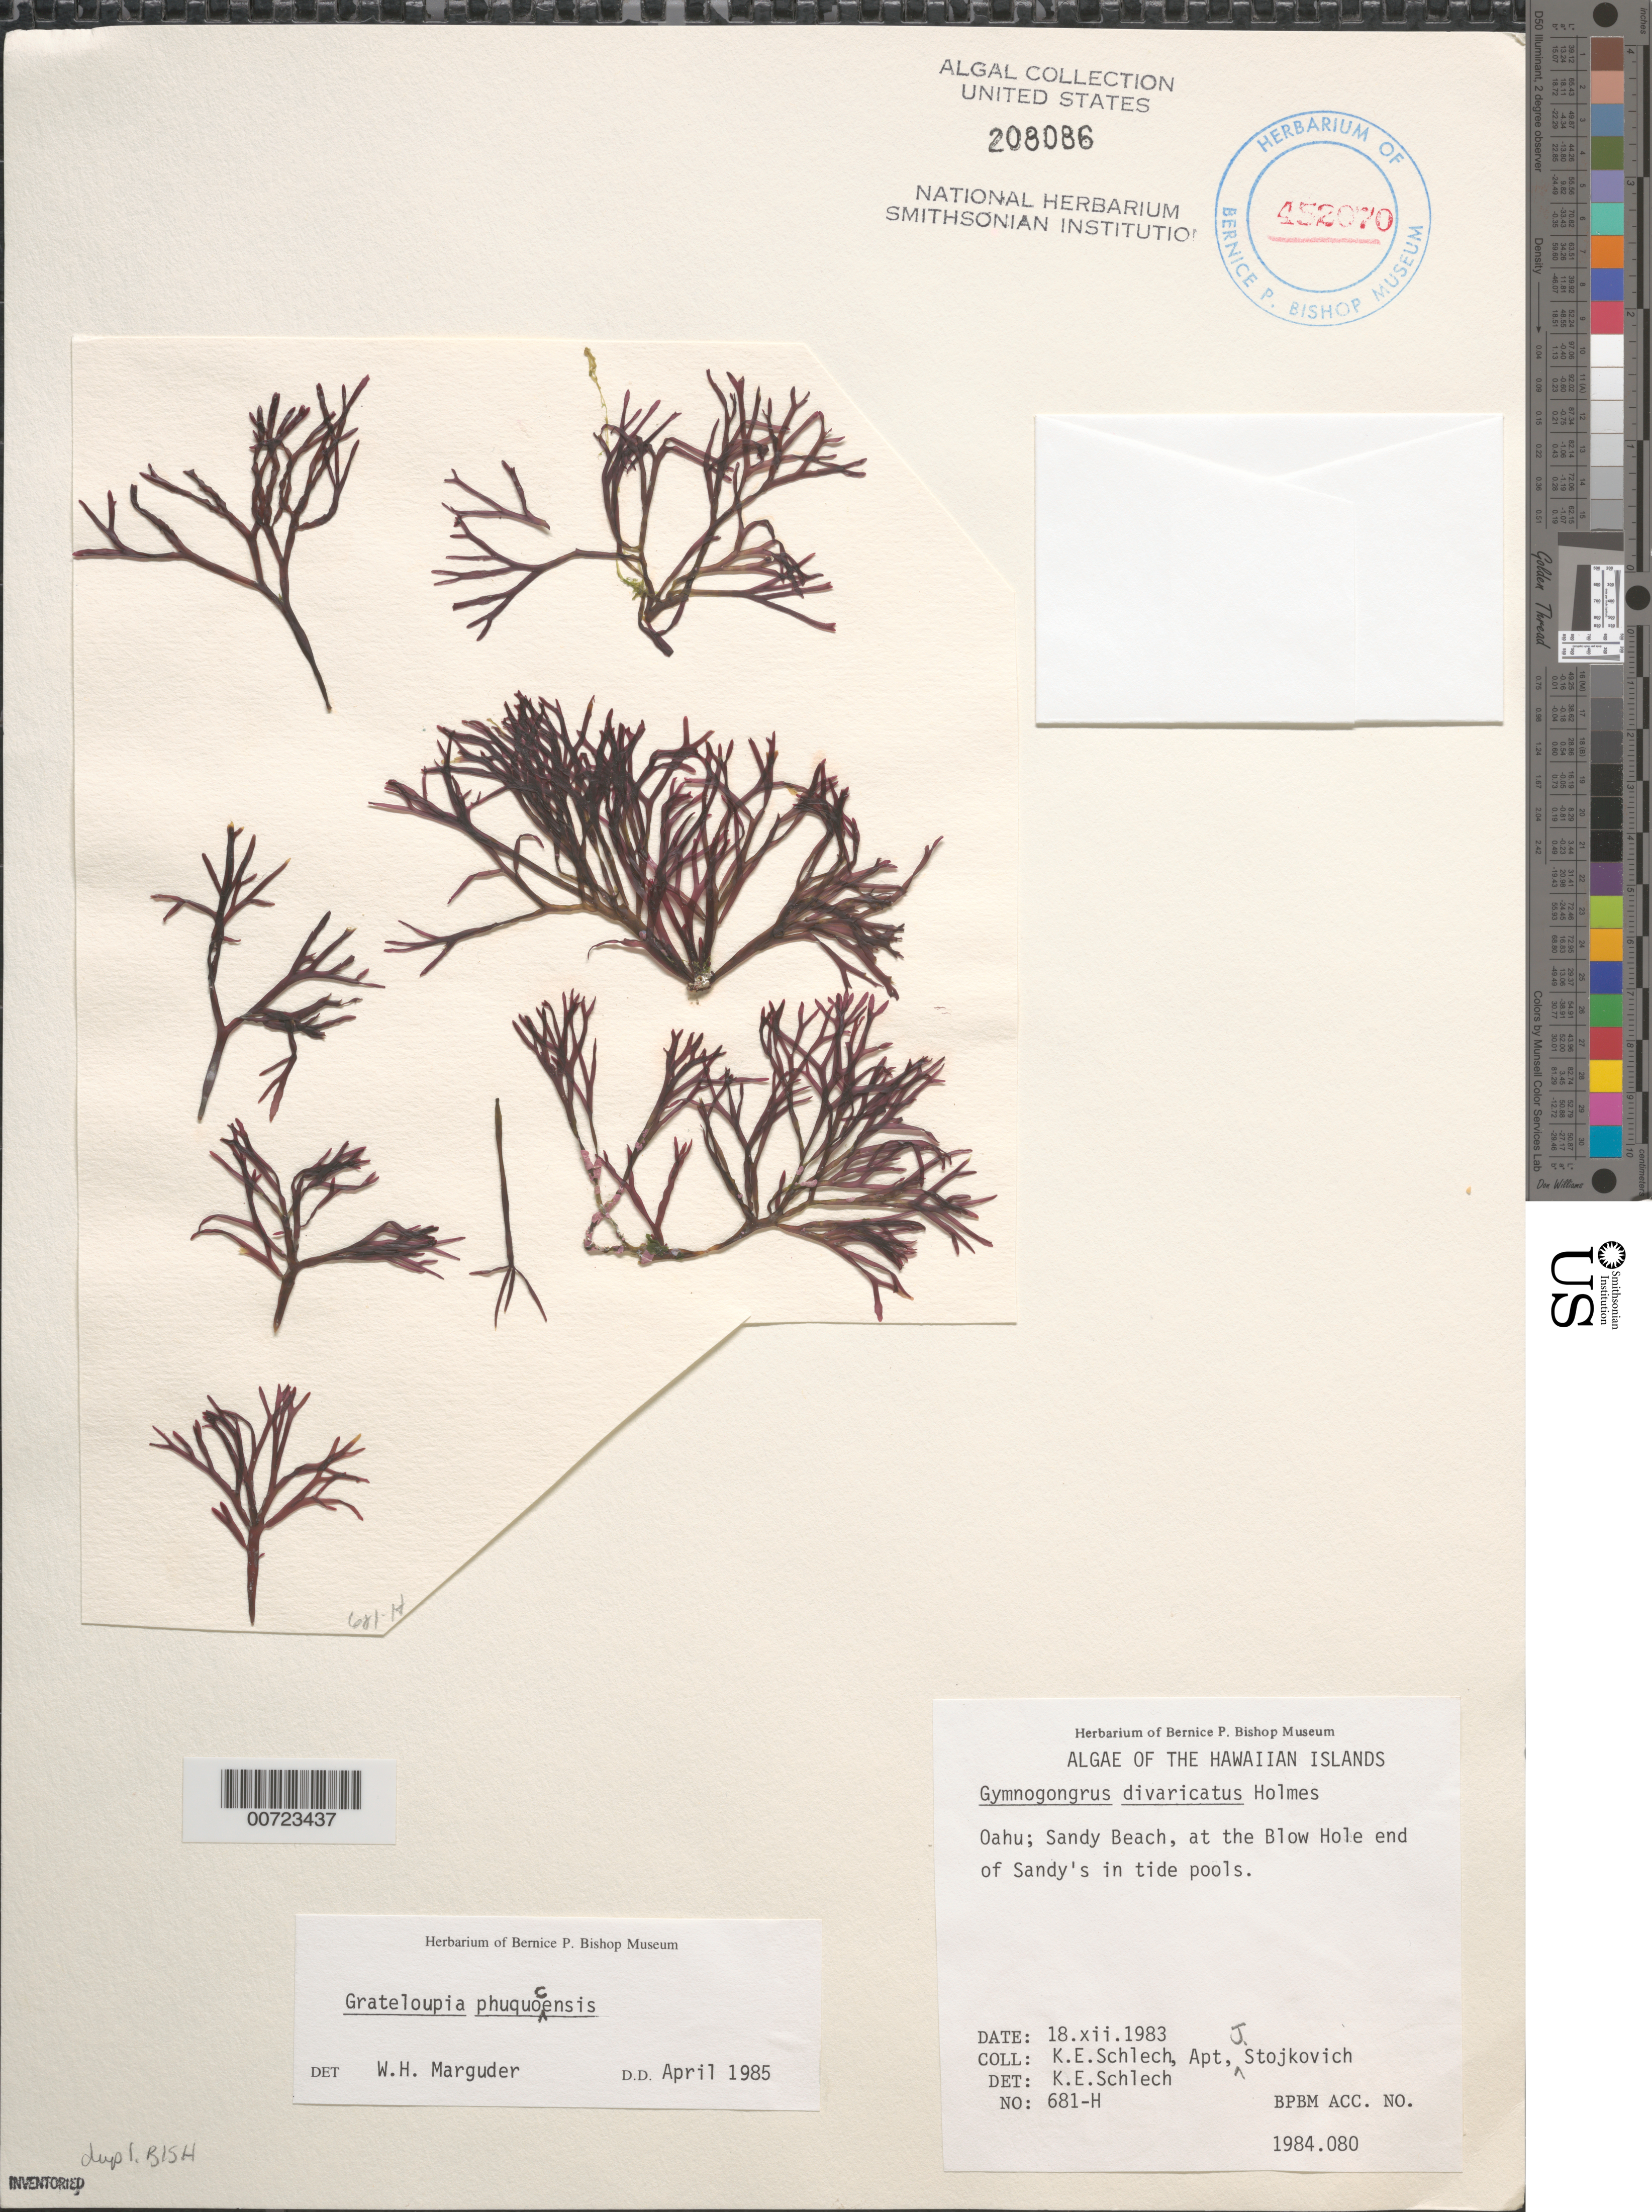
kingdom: Plantae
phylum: Rhodophyta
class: Florideophyceae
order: Halymeniales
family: Halymeniaceae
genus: Grateloupia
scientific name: Grateloupia phuquocensis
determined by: Magruder, W. H.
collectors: K. Schlech, -- Apt & J. Stojkovich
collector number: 681-H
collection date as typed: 18 Dec 1983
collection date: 1983-12-18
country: United States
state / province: Hawaii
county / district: Honolulu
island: Oahu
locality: Sandy Beach, Blow Hole end of beach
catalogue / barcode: US 208086